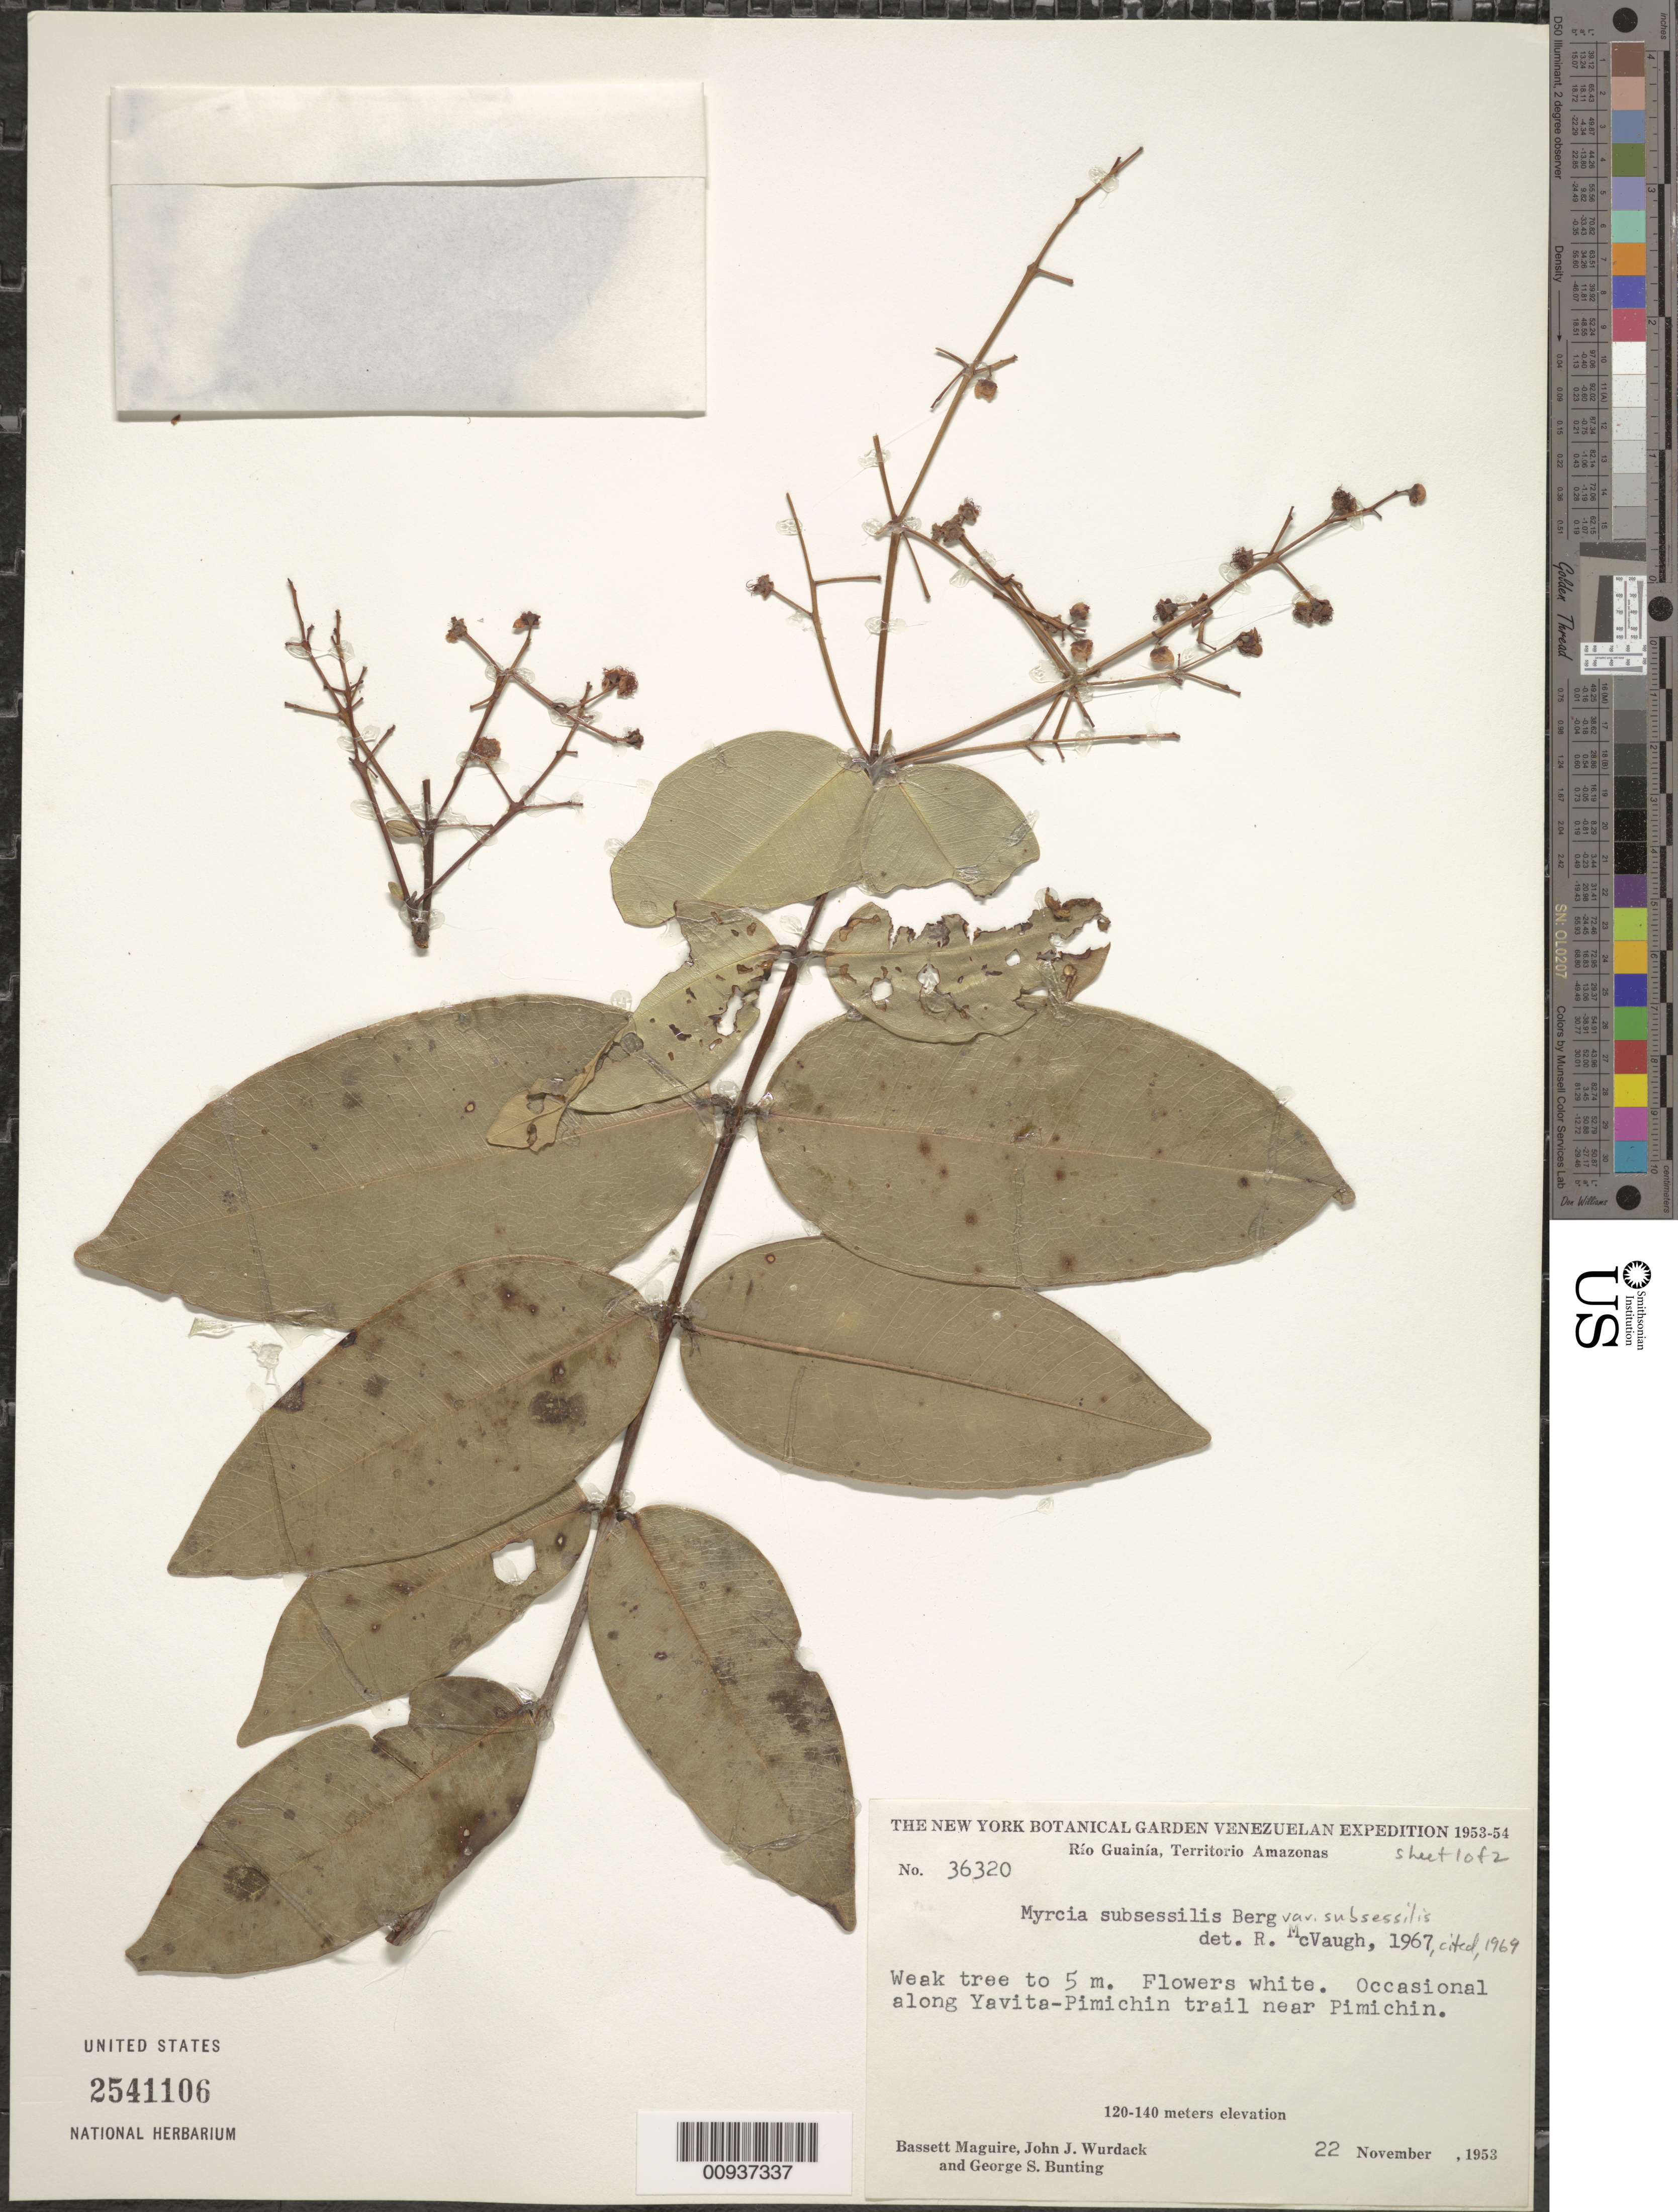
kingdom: Plantae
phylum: Tracheophyta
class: Magnoliopsida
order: Myrtales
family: Myrtaceae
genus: Myrcia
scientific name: Myrcia subsessilis var. subsessilis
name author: O. Berg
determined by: McVaugh, R.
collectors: B. Maguire, J. J. Wurdack & G. S. Bunting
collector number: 36320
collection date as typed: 22-Nov-53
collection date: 1953-11-22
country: Venezuela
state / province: Amazonas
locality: Yavita-Pimichin trail, near Pimichín. Rio Guiana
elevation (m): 140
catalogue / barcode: US 2541106